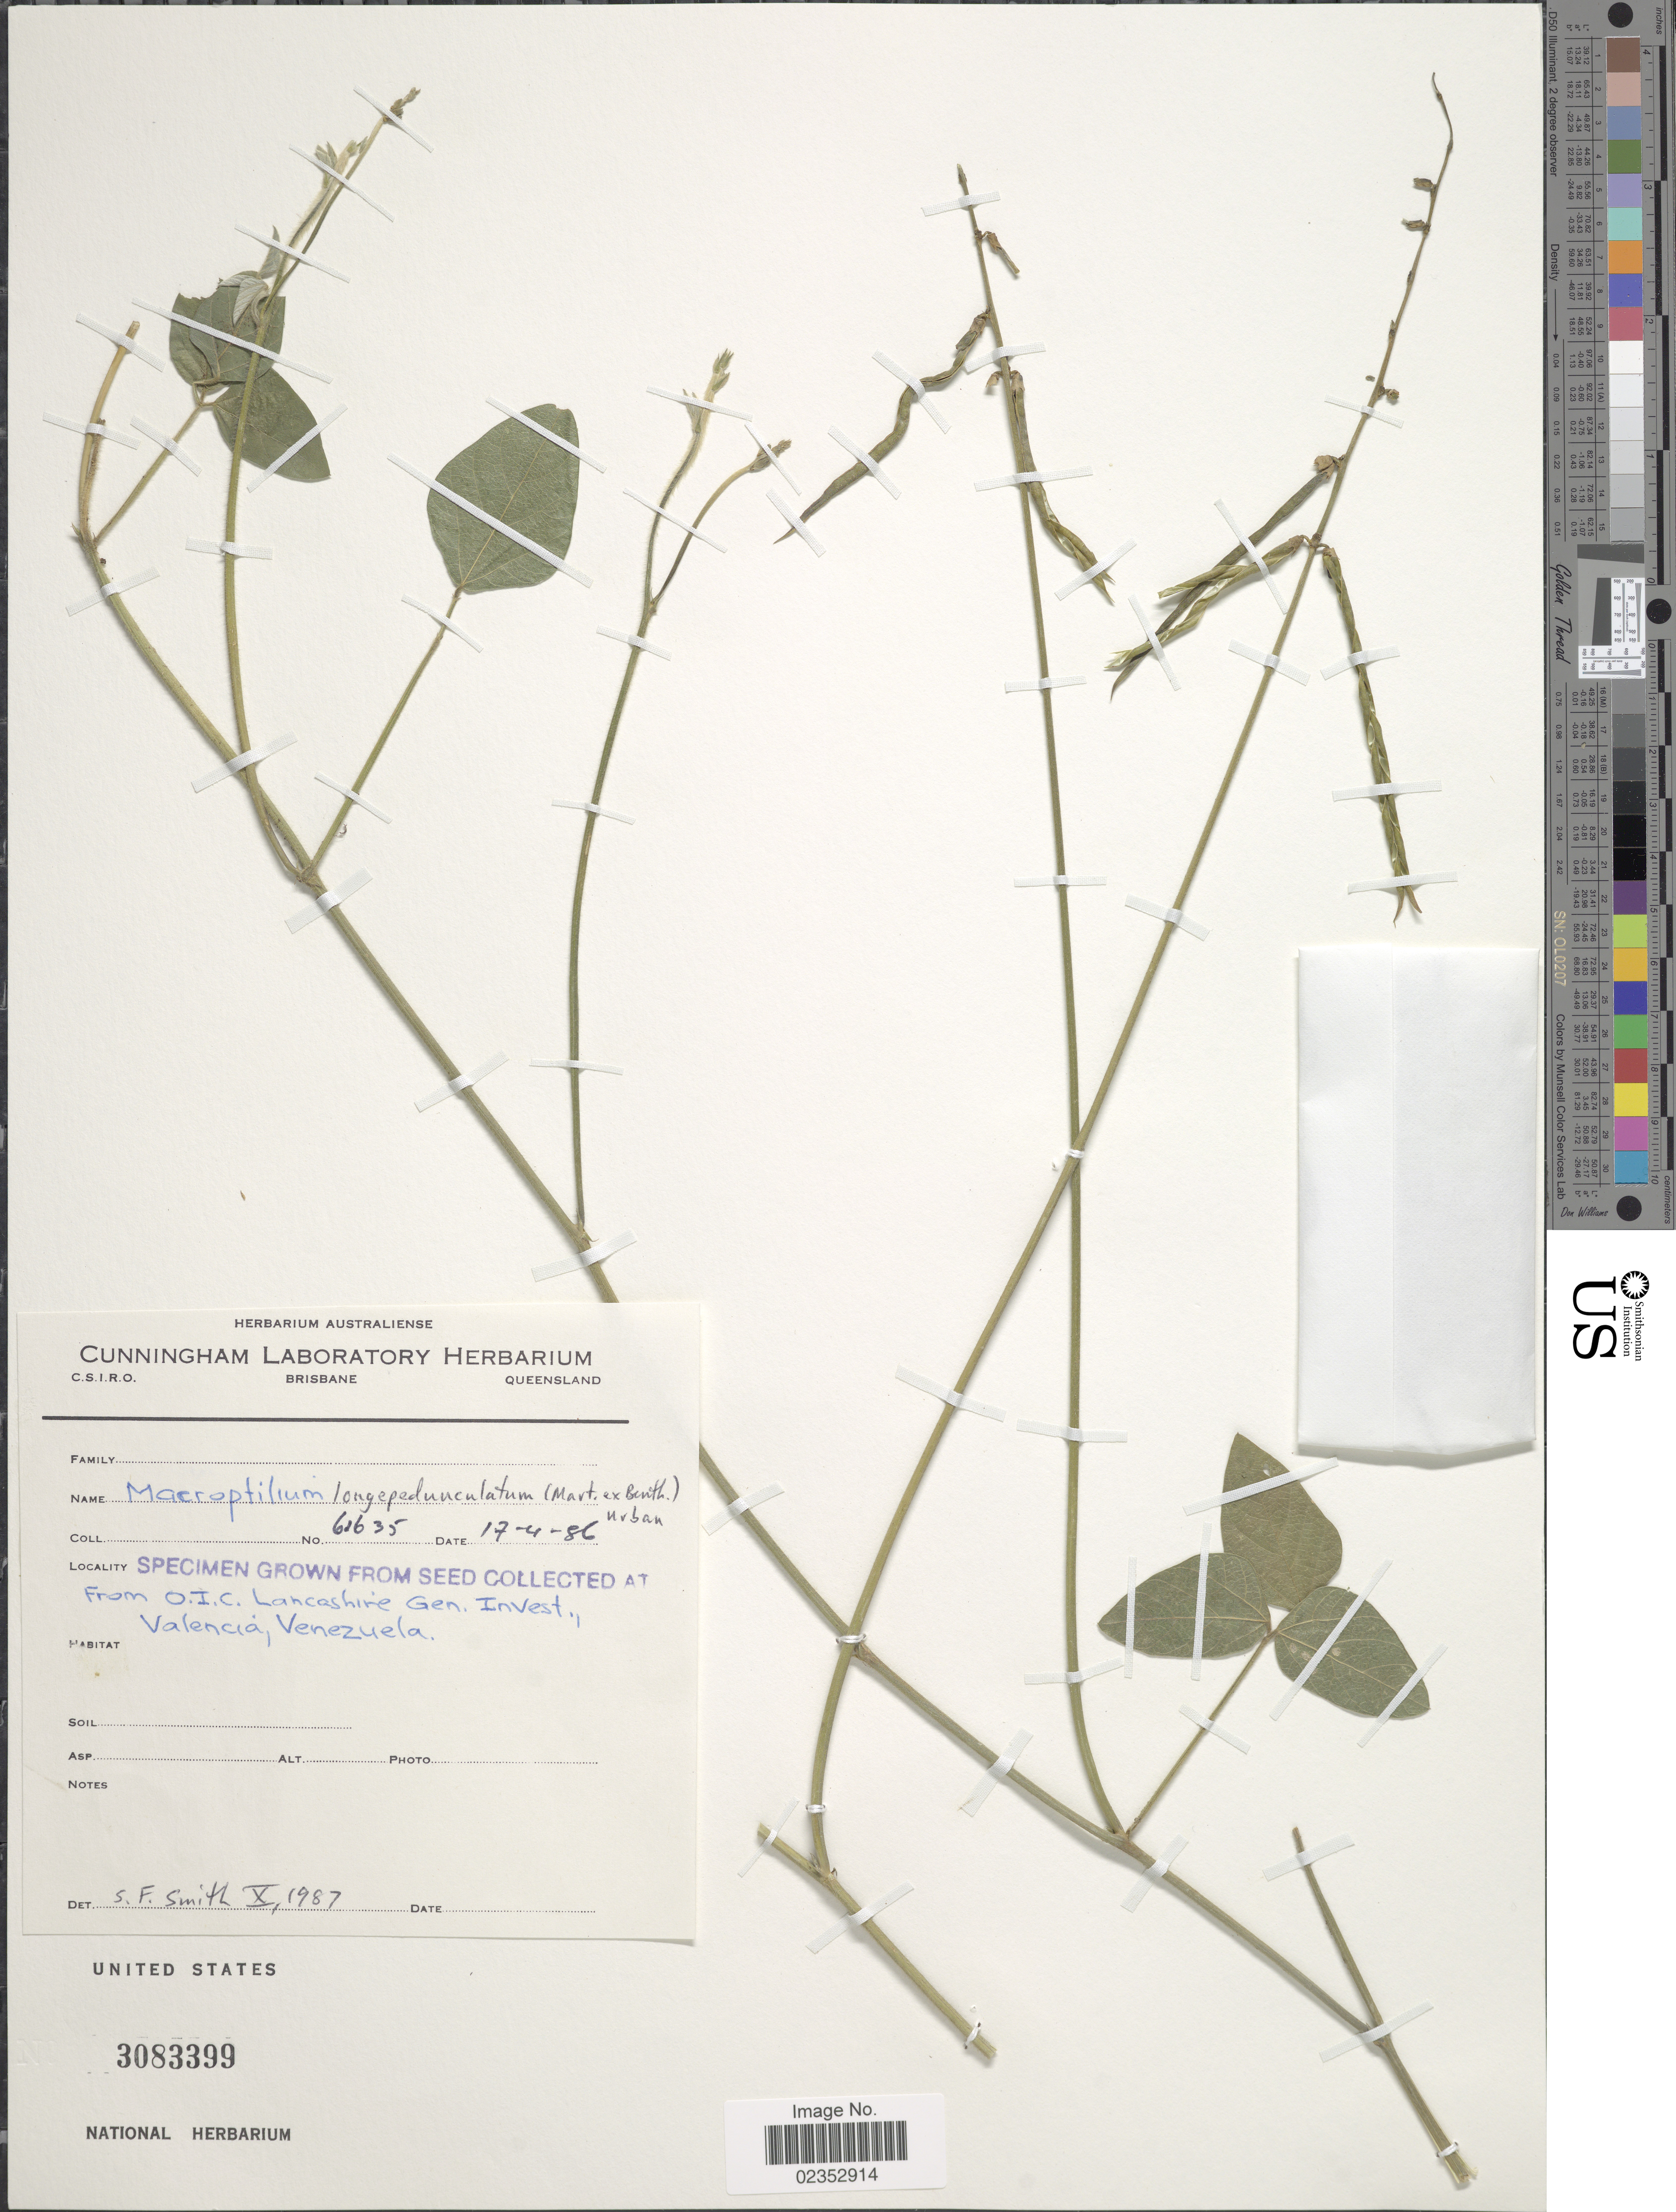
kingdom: Plantae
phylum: Tracheophyta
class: Magnoliopsida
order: Fabales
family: Fabaceae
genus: Macroptilium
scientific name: Macroptilium gracile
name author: (Poepp. ex Benth.) Urb.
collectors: Ex Herb. Cunningham Laboratory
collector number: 62635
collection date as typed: Transcribed d/m/y: 17/4/86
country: Venezuela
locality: From O.I.C. Lancashire Gen. Invest., Valencia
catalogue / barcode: US 3083399